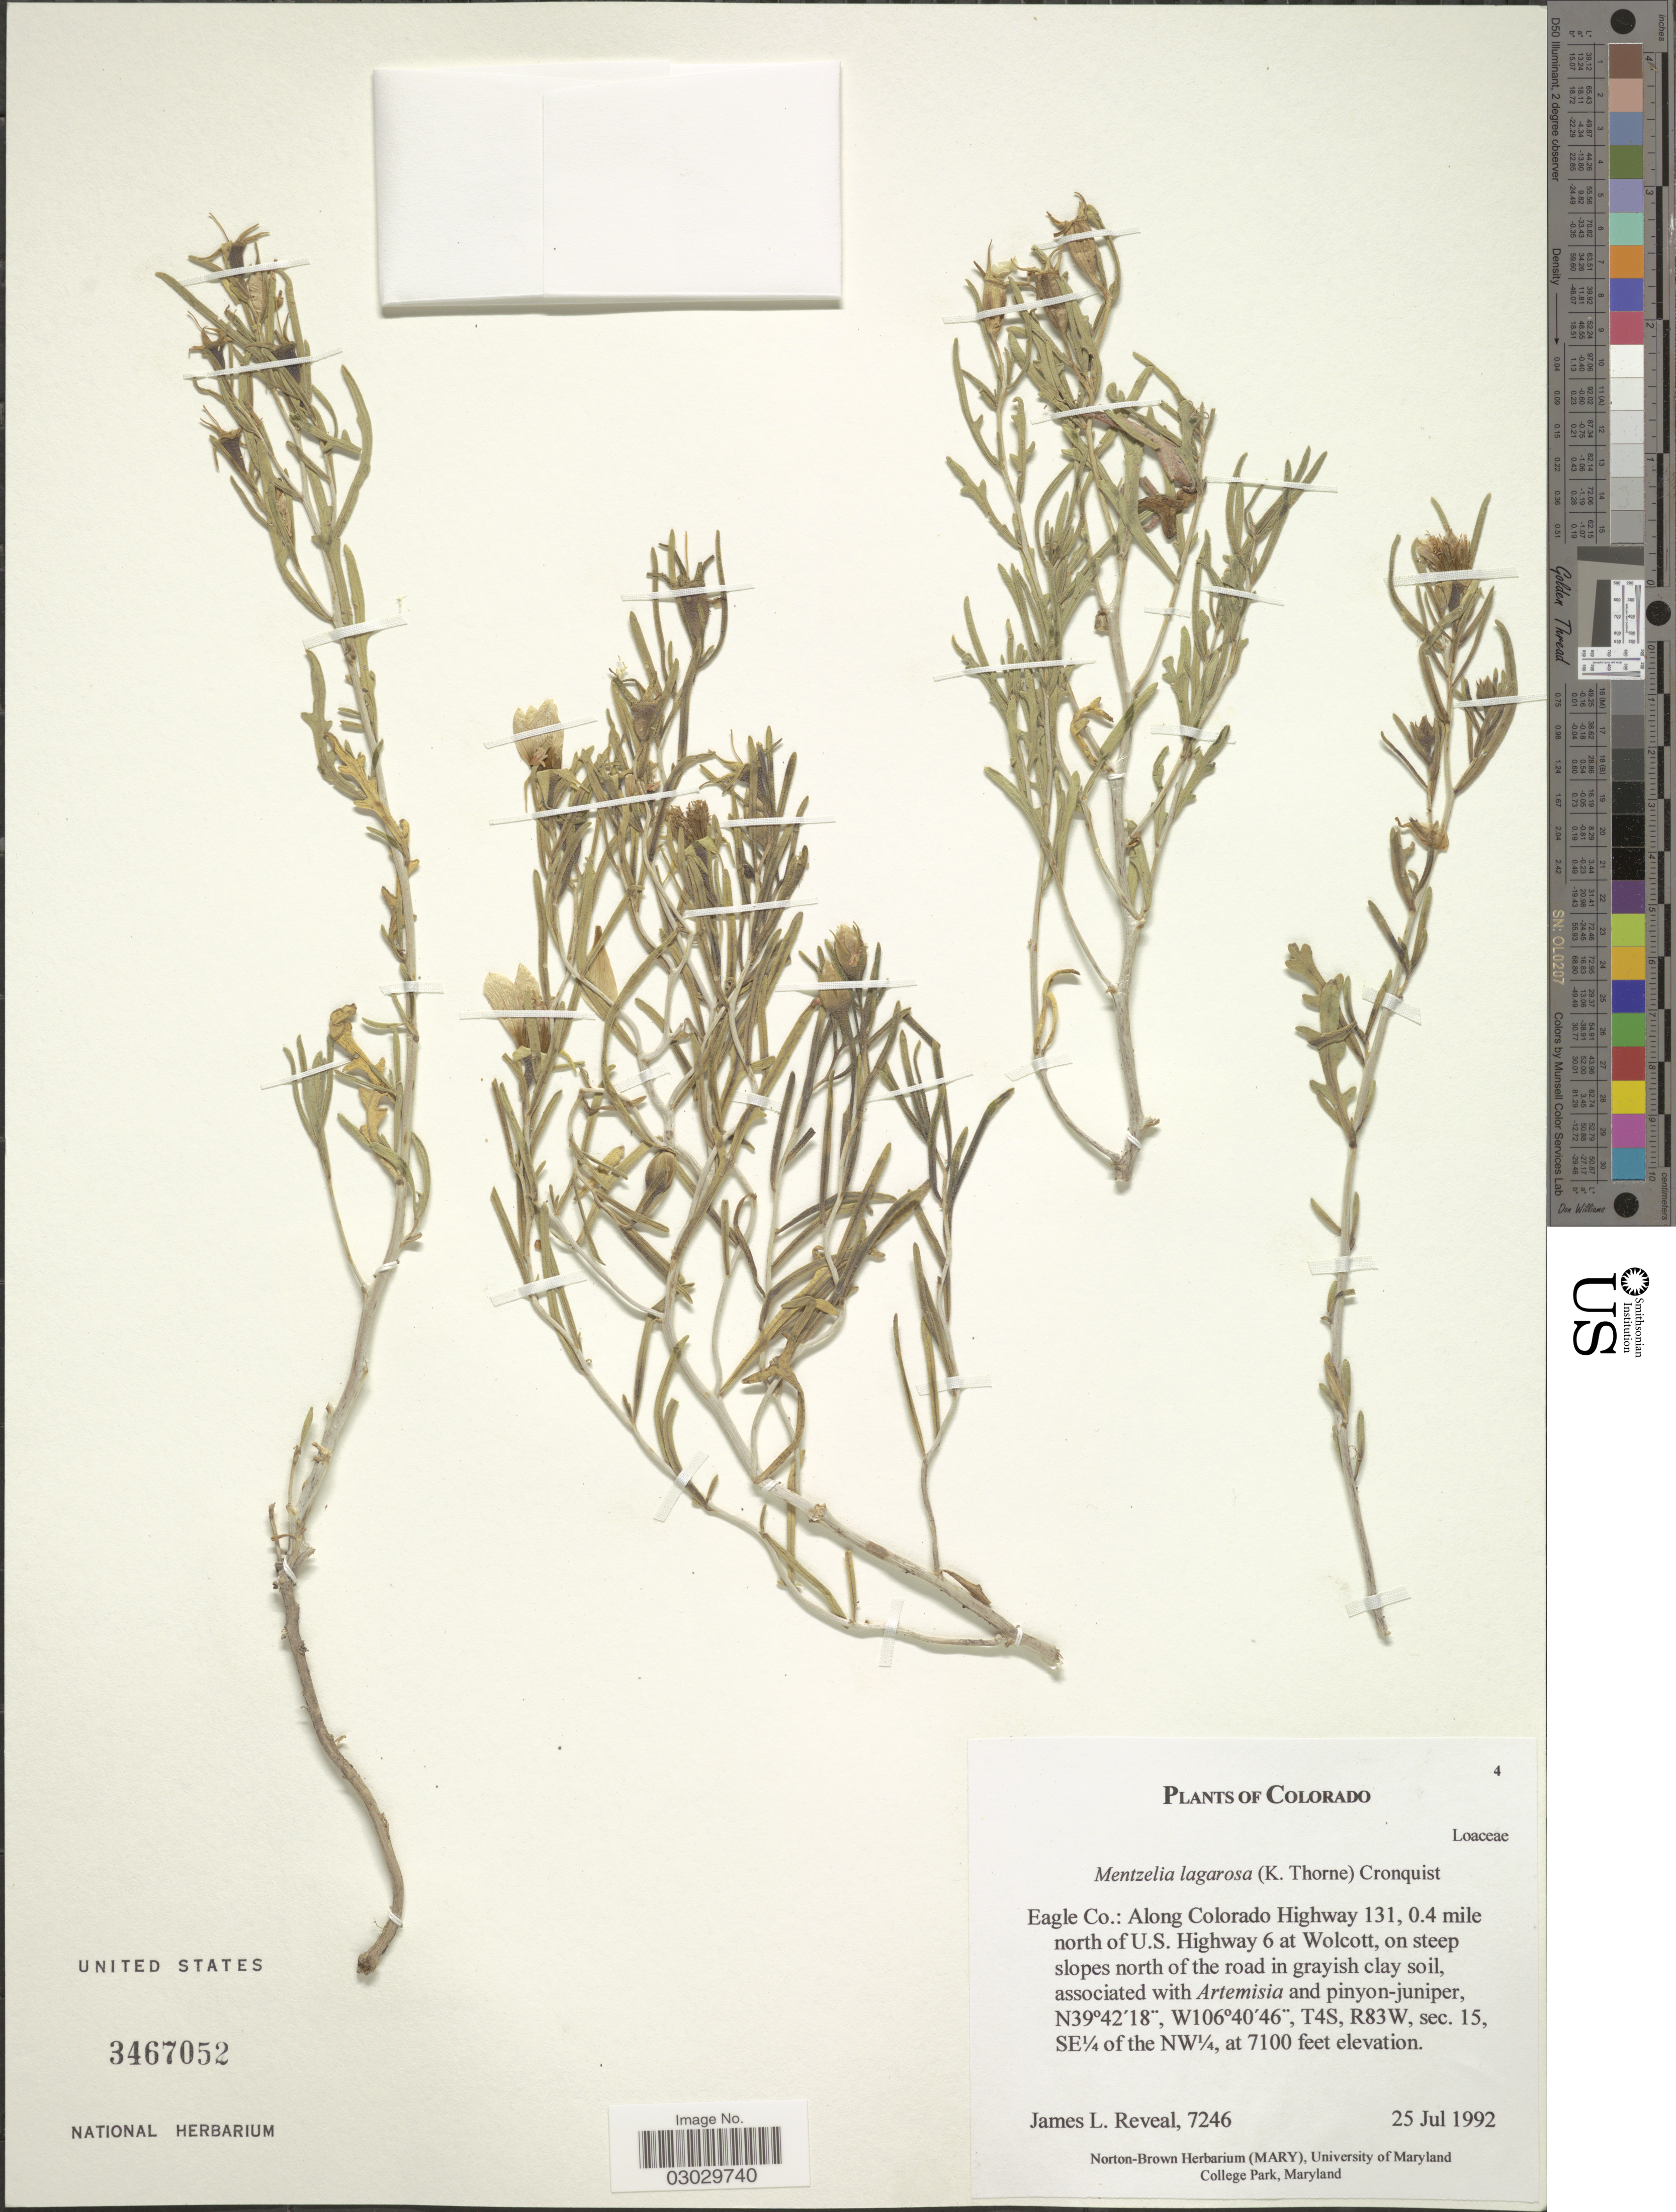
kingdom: Plantae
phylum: Tracheophyta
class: Magnoliopsida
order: Cornales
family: Loasaceae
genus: Mentzelia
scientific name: Mentzelia lagarosa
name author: (K.H. Thorne) J.J. Schenk & L. Hufford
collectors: J. L. Reveal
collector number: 7246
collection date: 1992-07-25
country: United States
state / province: Colorado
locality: Eagle Co.: Along Colorado Highway 131, 0.4 mile north of U.S. Highway 6 at Wolcott, on steep slopes north of the road in grayish clay soil. T4S, R83W, sec. 15, SE¼ of the NW¼.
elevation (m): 2164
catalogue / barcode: US 3467052